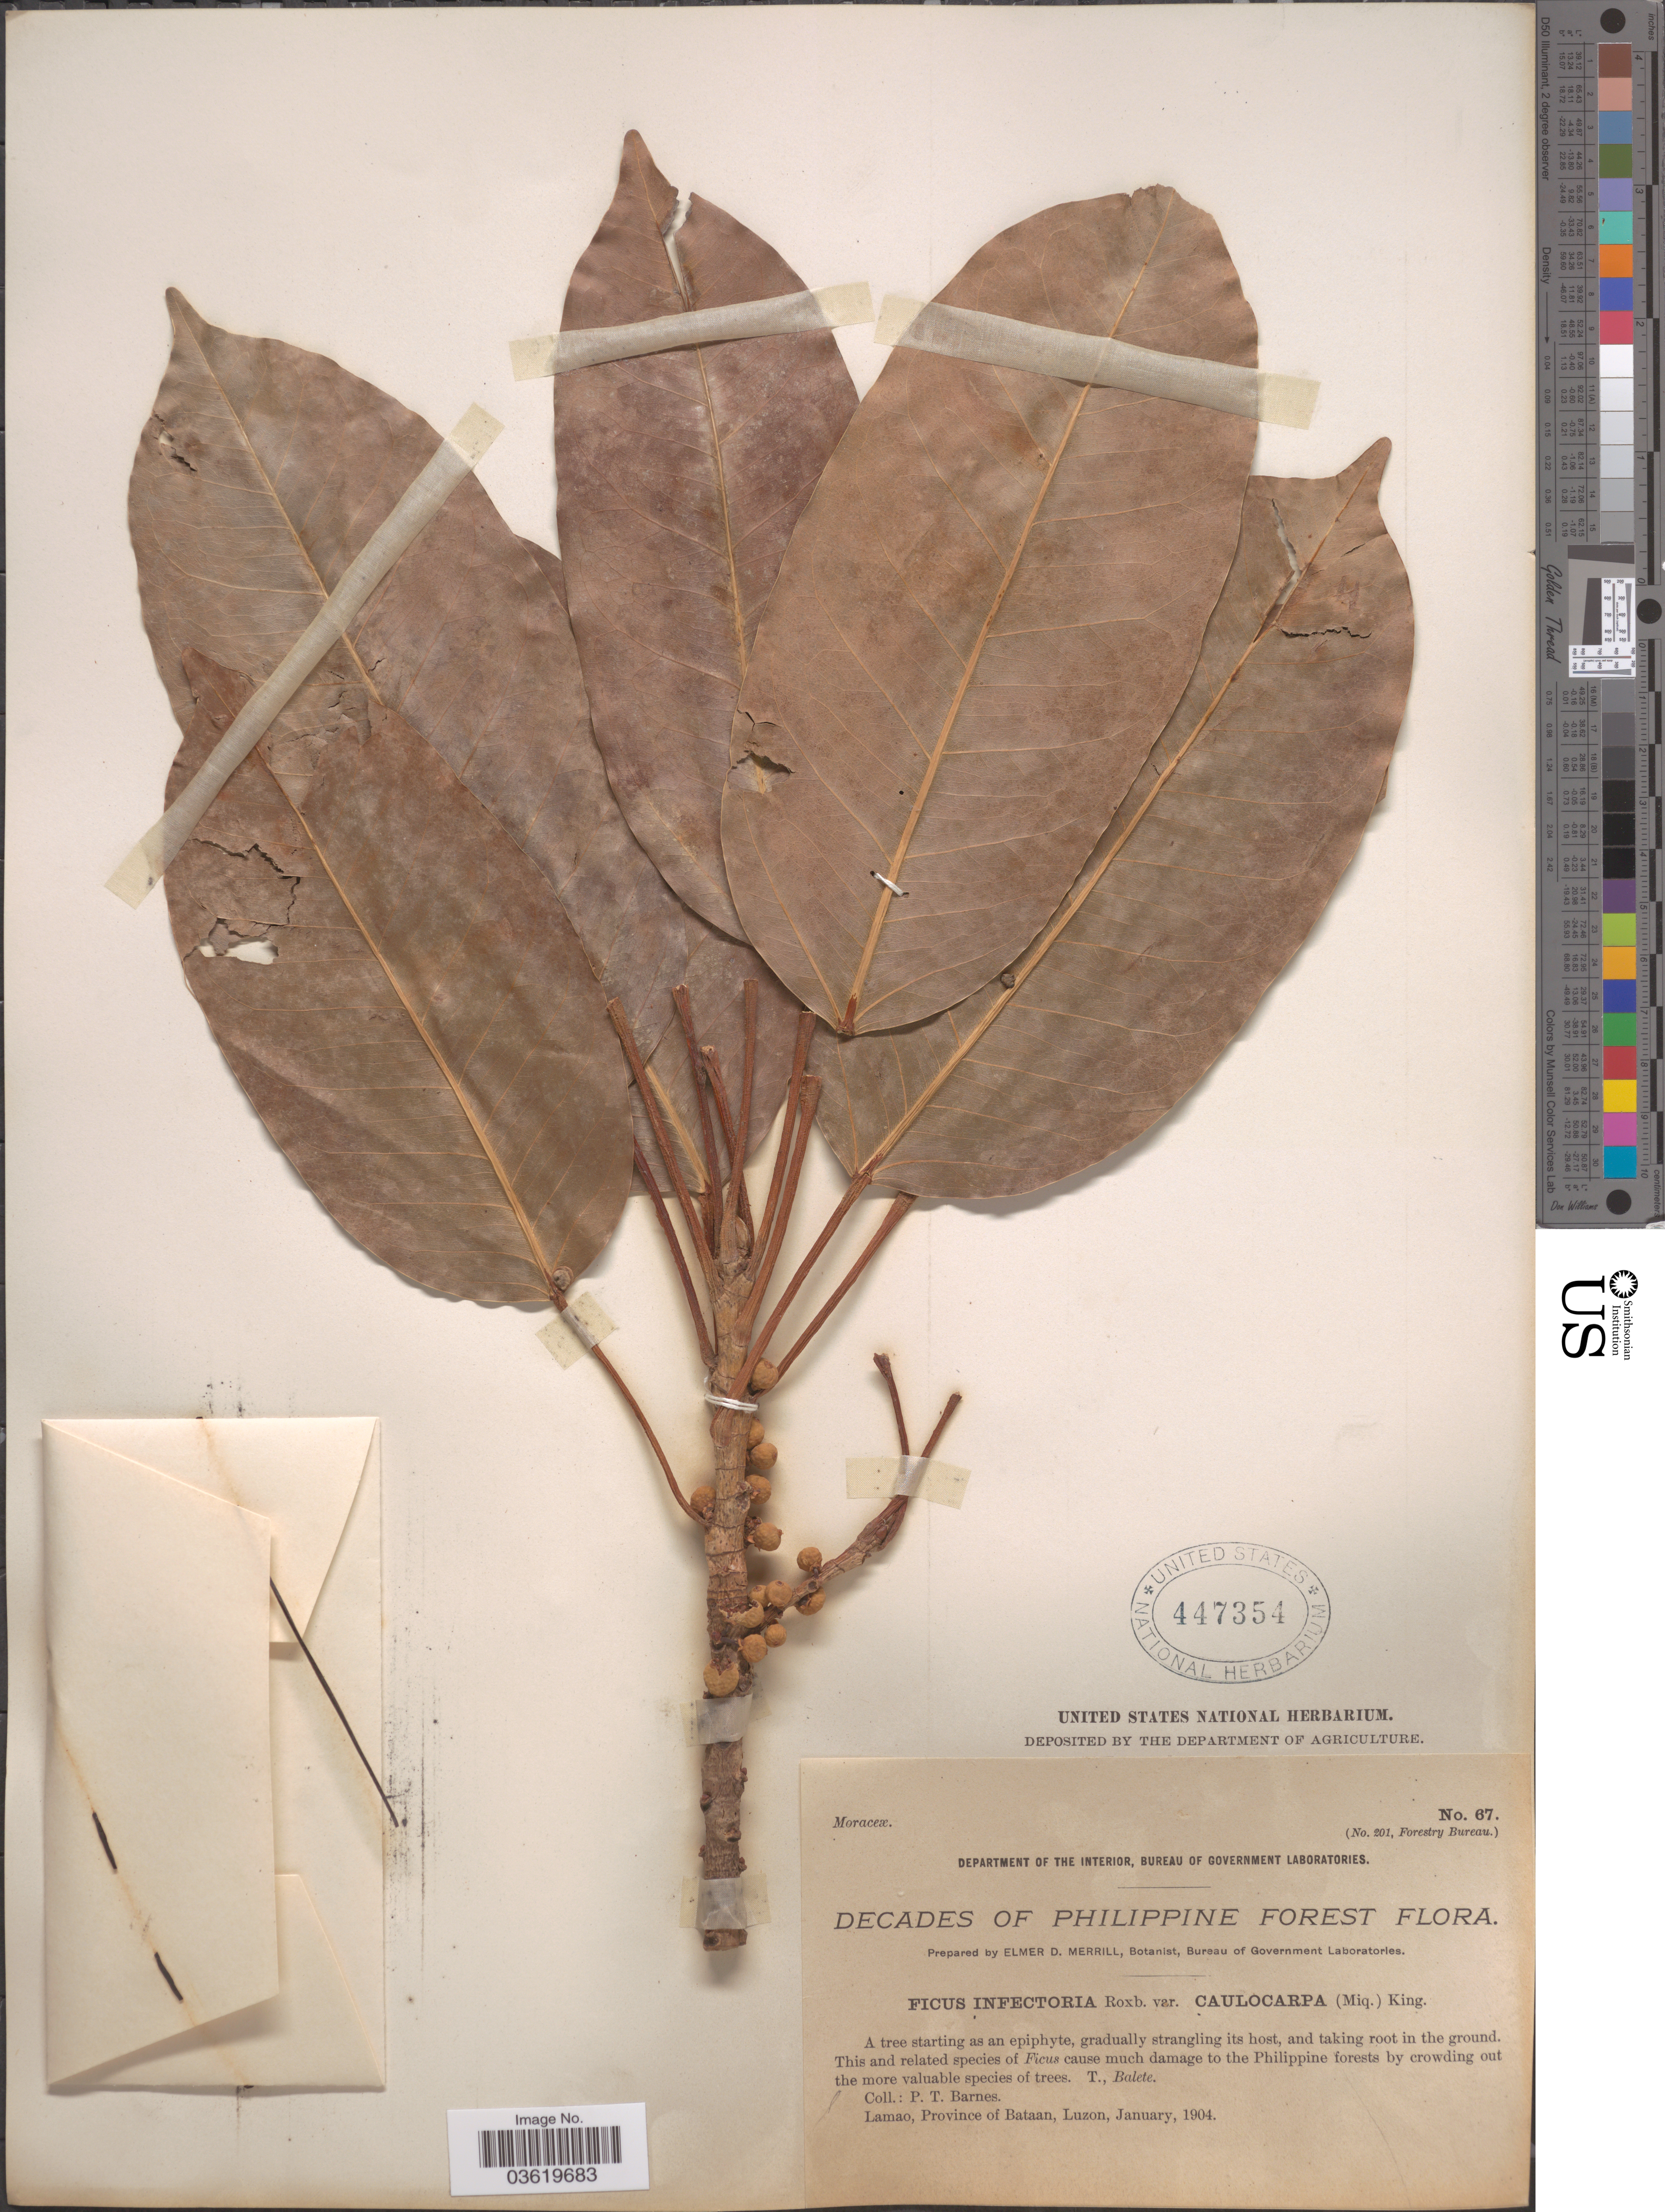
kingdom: Plantae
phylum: Tracheophyta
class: Magnoliopsida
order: Rosales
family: Moraceae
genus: Ficus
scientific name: Ficus stipulosa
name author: (Miq.) Miq.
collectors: P. Barnes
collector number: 67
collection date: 1904-01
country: Philippines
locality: Decades of Philippine Forest. Lamao, Province of Bataan, Luzon.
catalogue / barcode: US 447354